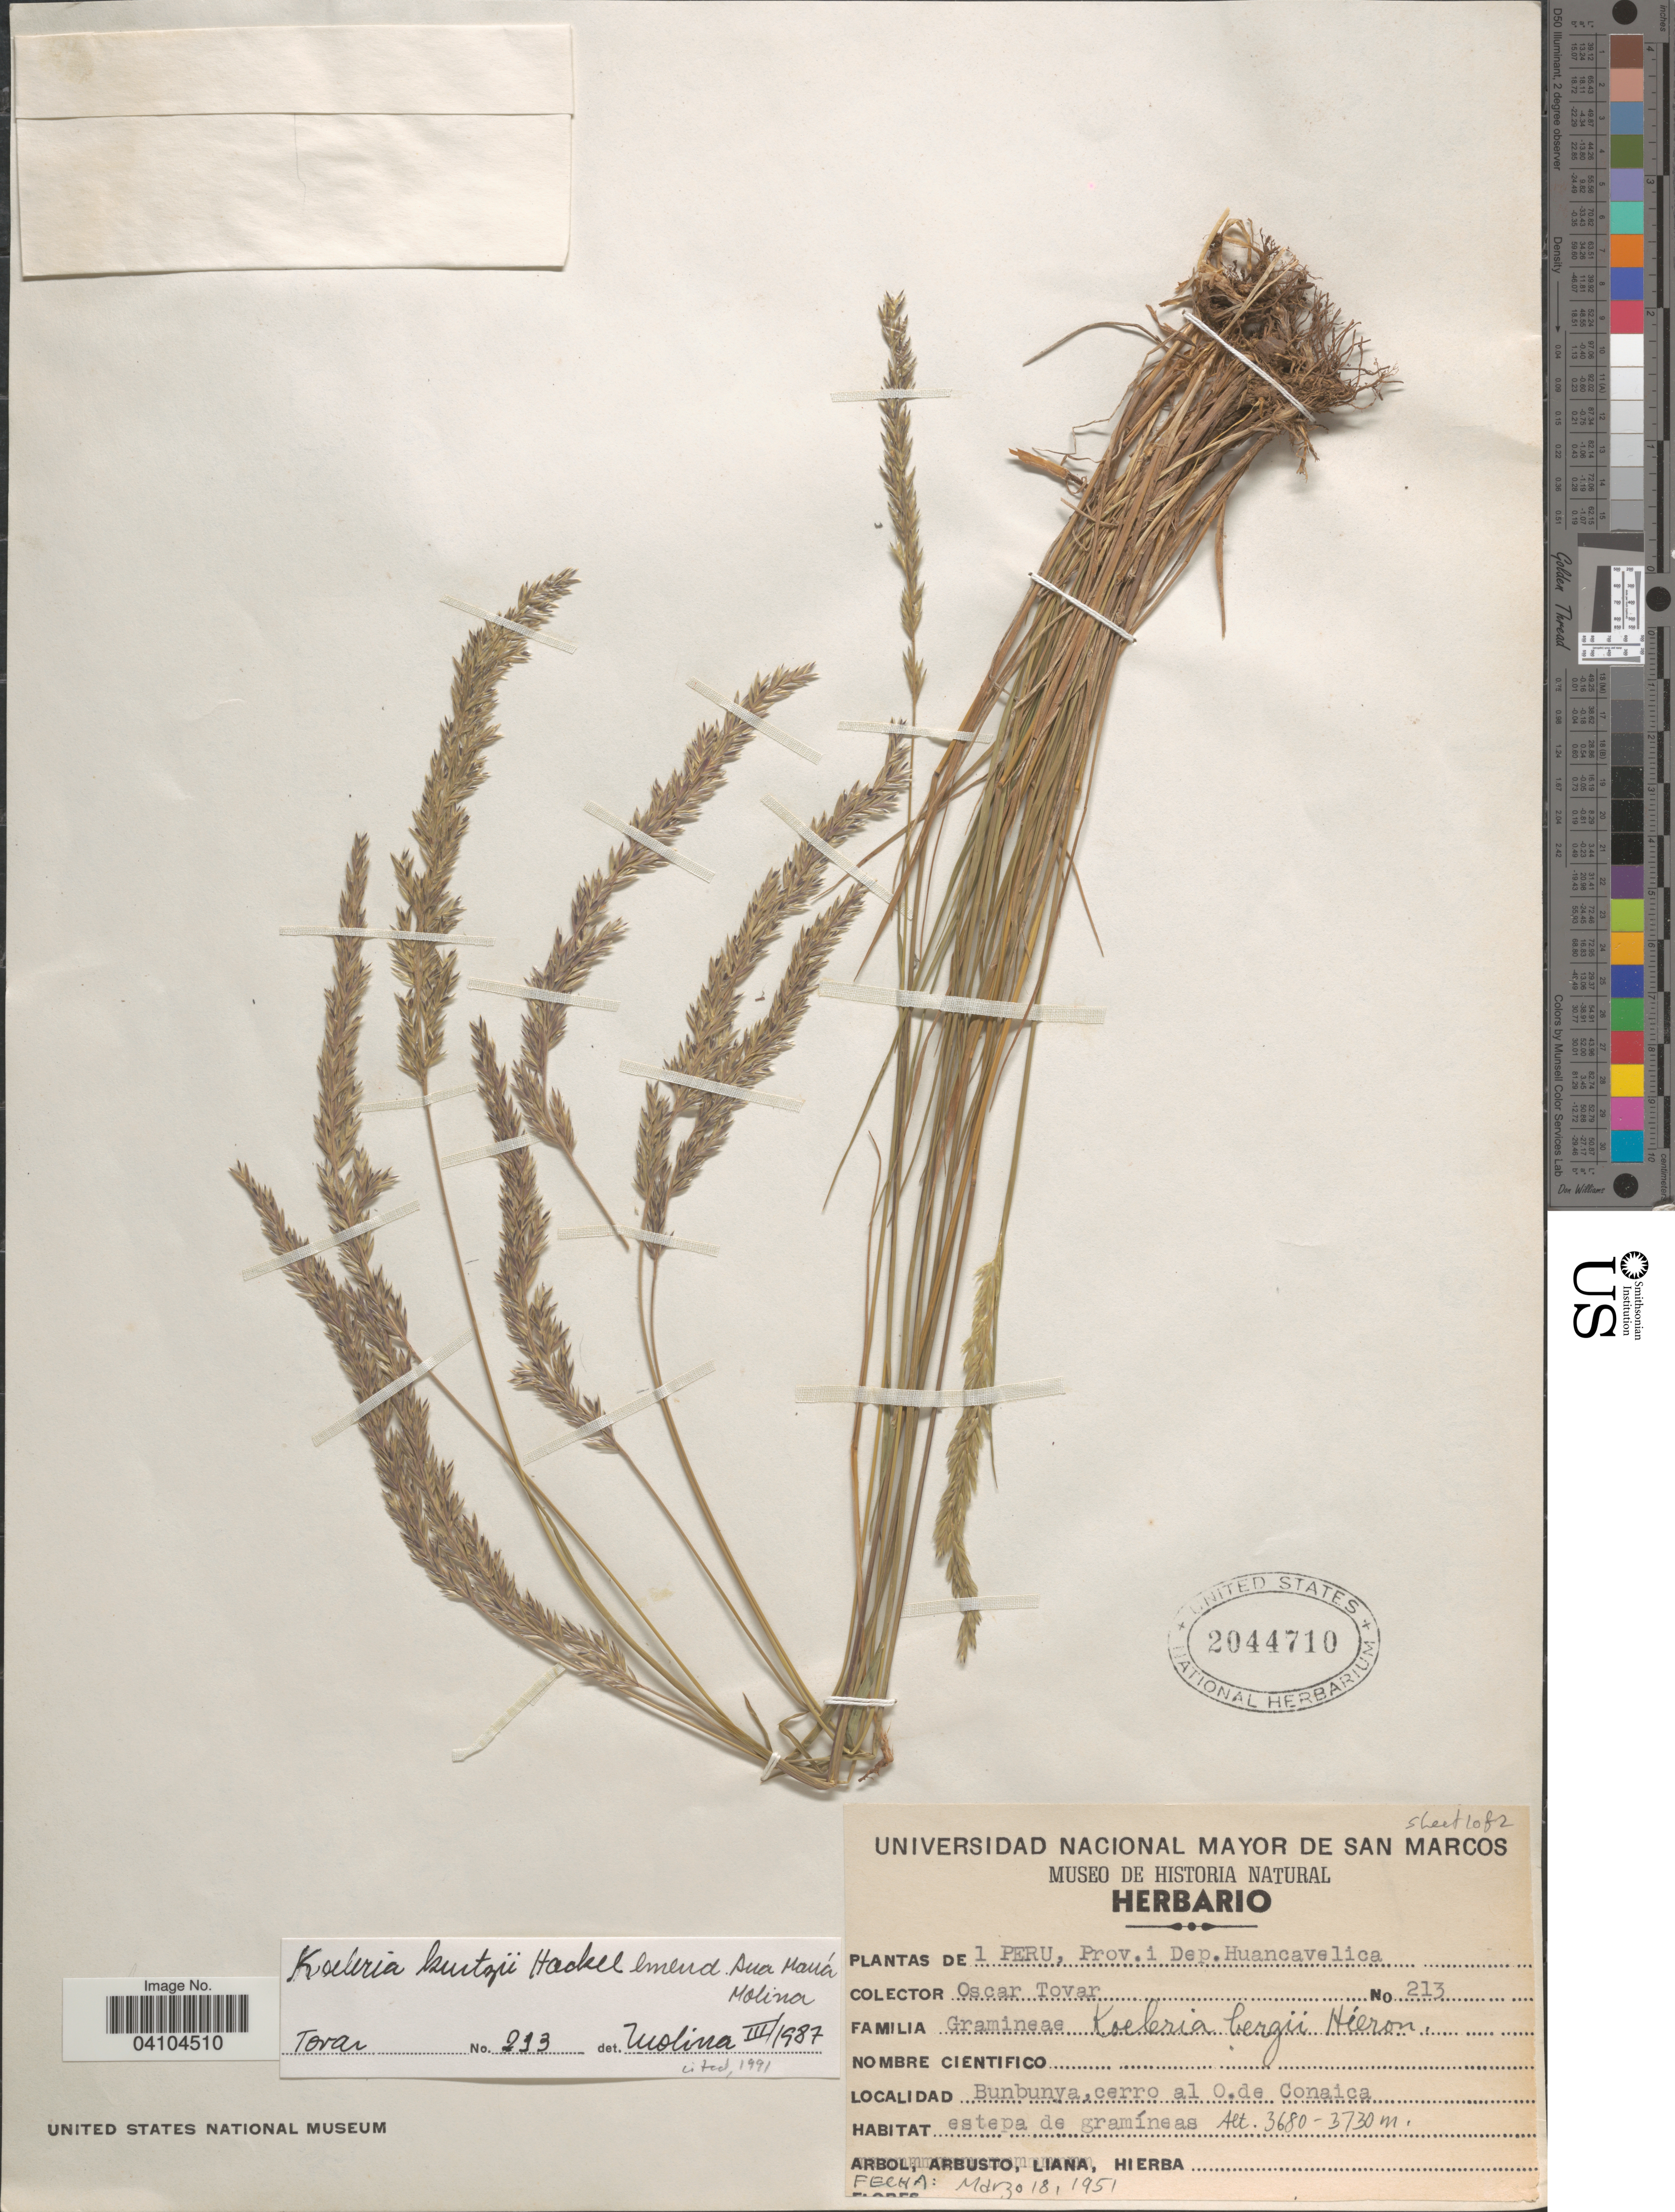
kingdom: Plantae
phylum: Tracheophyta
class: Liliopsida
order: Poales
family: Poaceae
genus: Koeleria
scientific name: Koeleria kurtzii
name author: Hack. ex Kurtz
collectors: Ó. Tovar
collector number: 213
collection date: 1951-03-18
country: Peru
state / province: Huancavelica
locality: Prov. i Dep. Huancavelica. Bunbunya, cerro al O. de Conaica.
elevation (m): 3680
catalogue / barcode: US 2044710